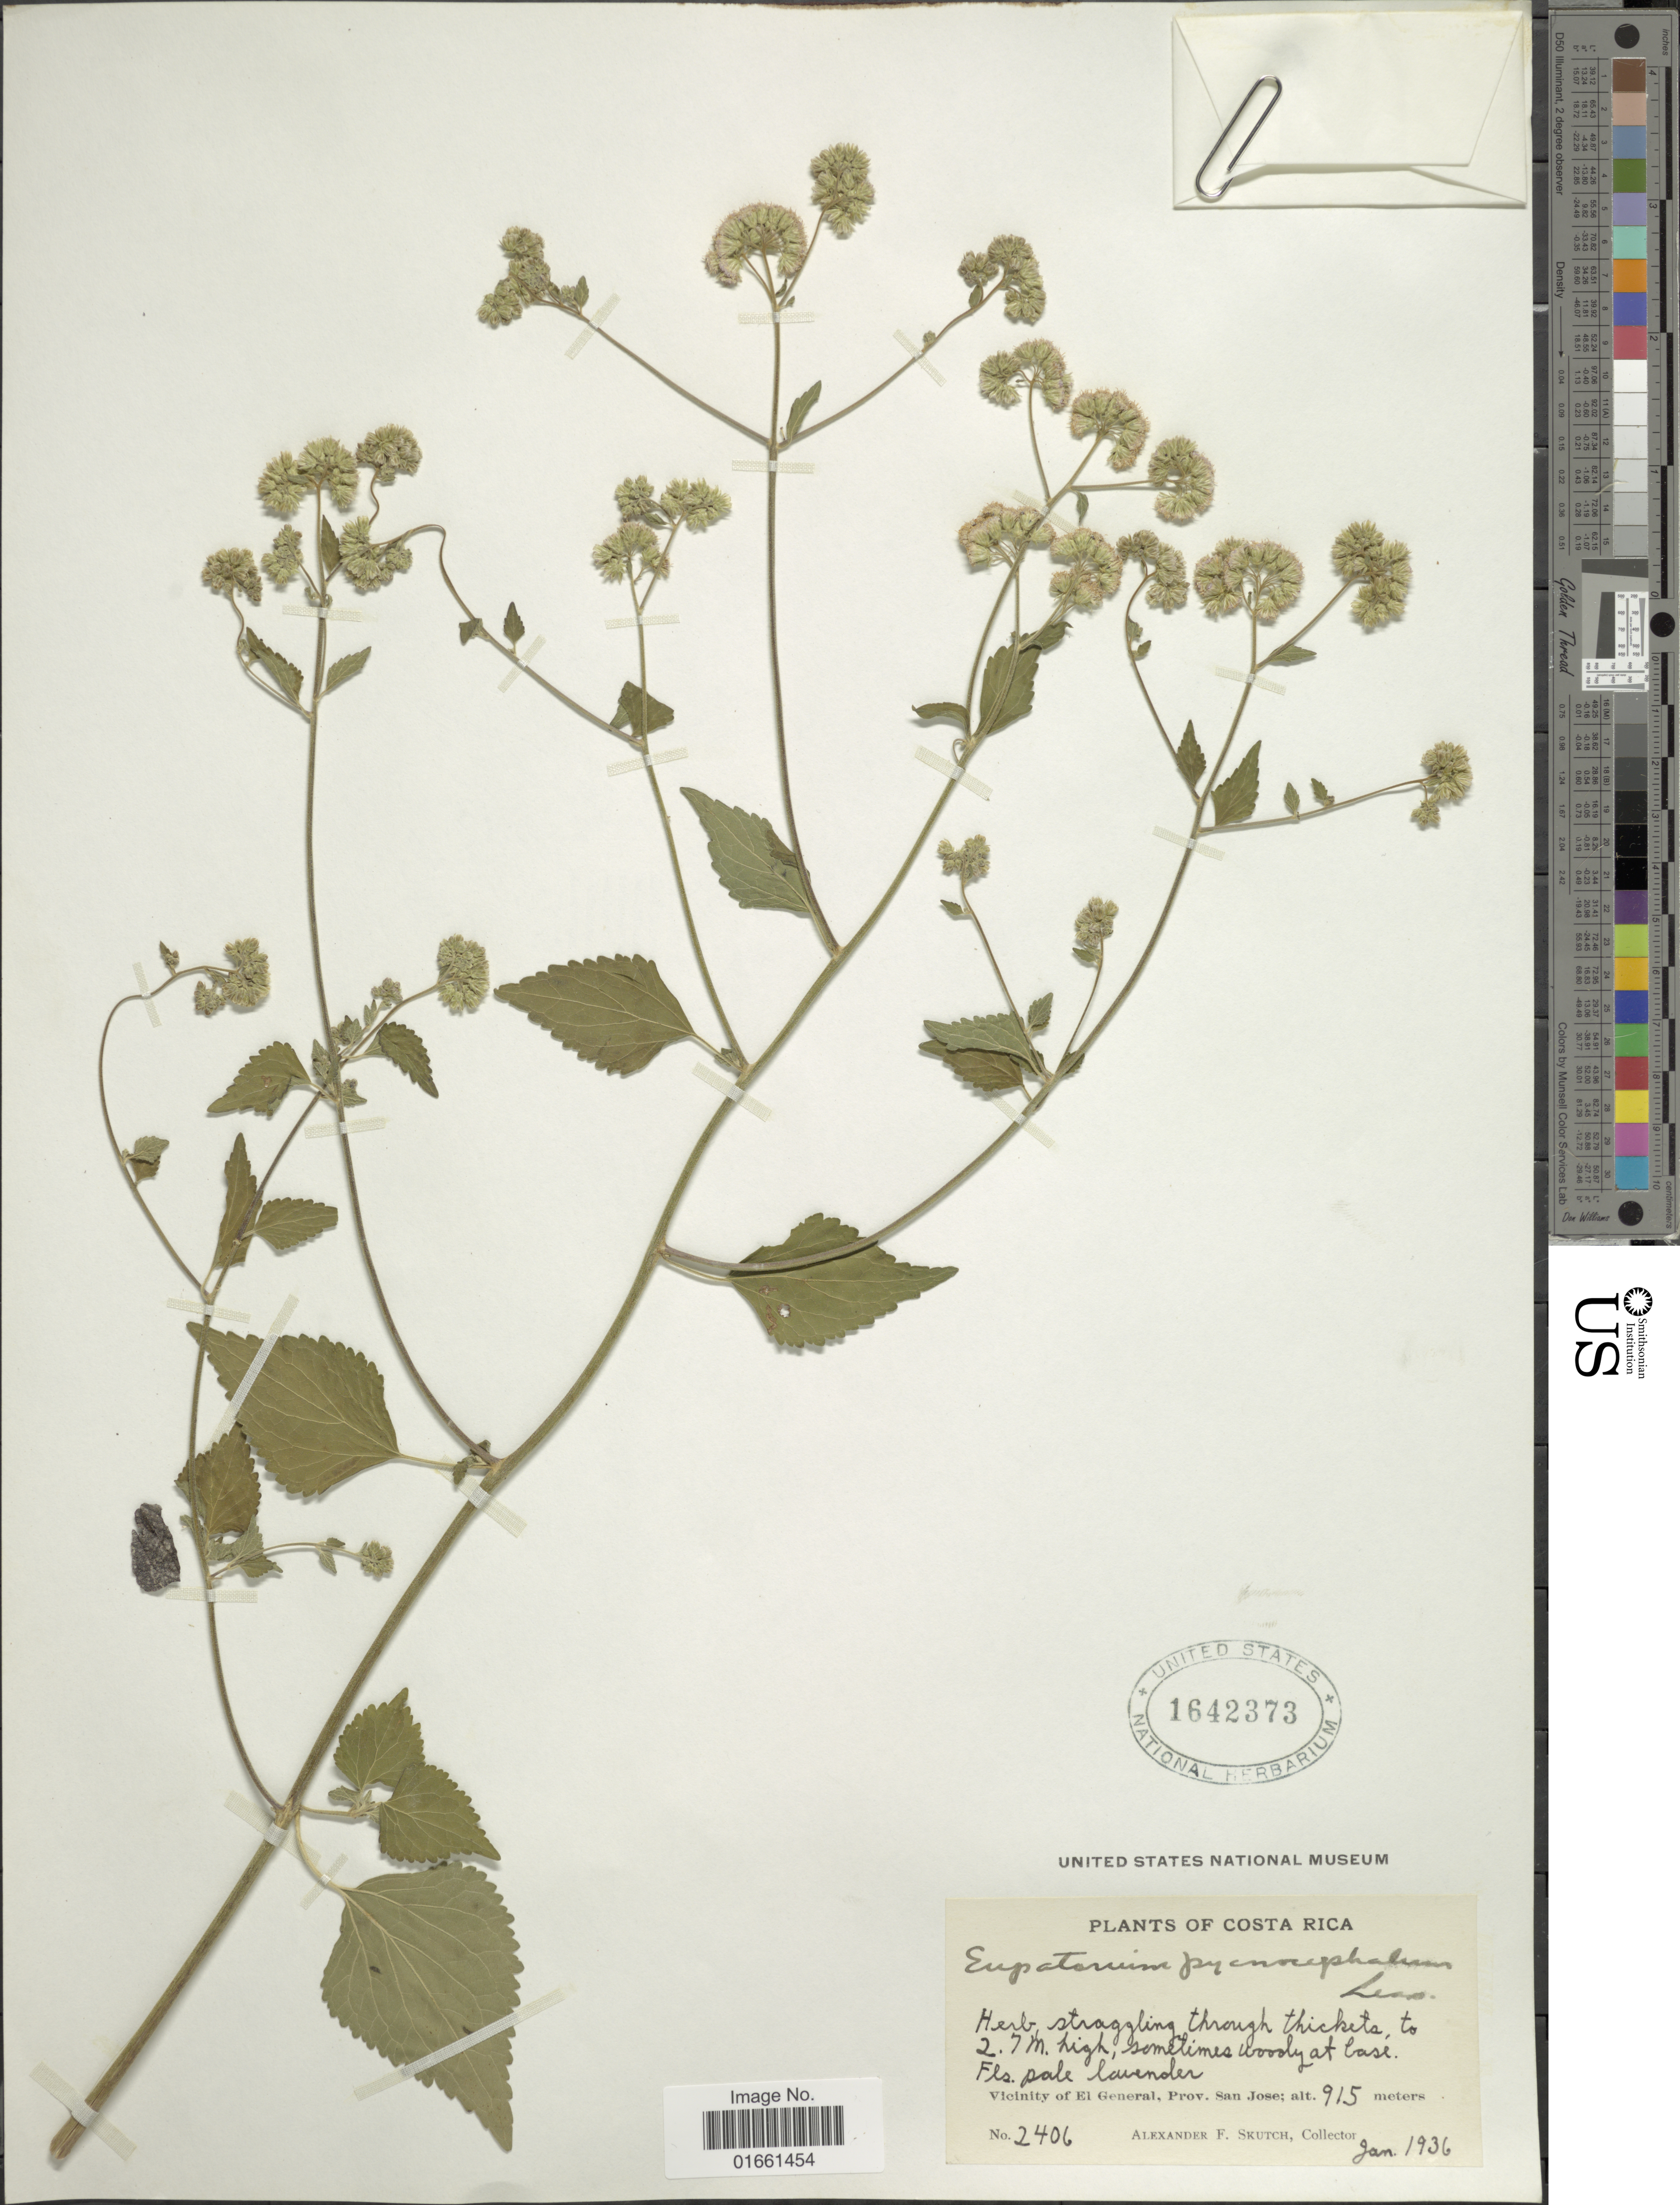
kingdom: Plantae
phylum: Tracheophyta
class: Magnoliopsida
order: Asterales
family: Asteraceae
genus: Fleischmannia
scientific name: Fleischmannia pratensis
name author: (Klatt) R.M. King & H. Rob.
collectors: A. F. Skutch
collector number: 2406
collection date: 1936-01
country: Costa Rica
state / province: San José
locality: Vicinity of El General, Prov. San Jose.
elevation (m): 915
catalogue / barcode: US 1642373